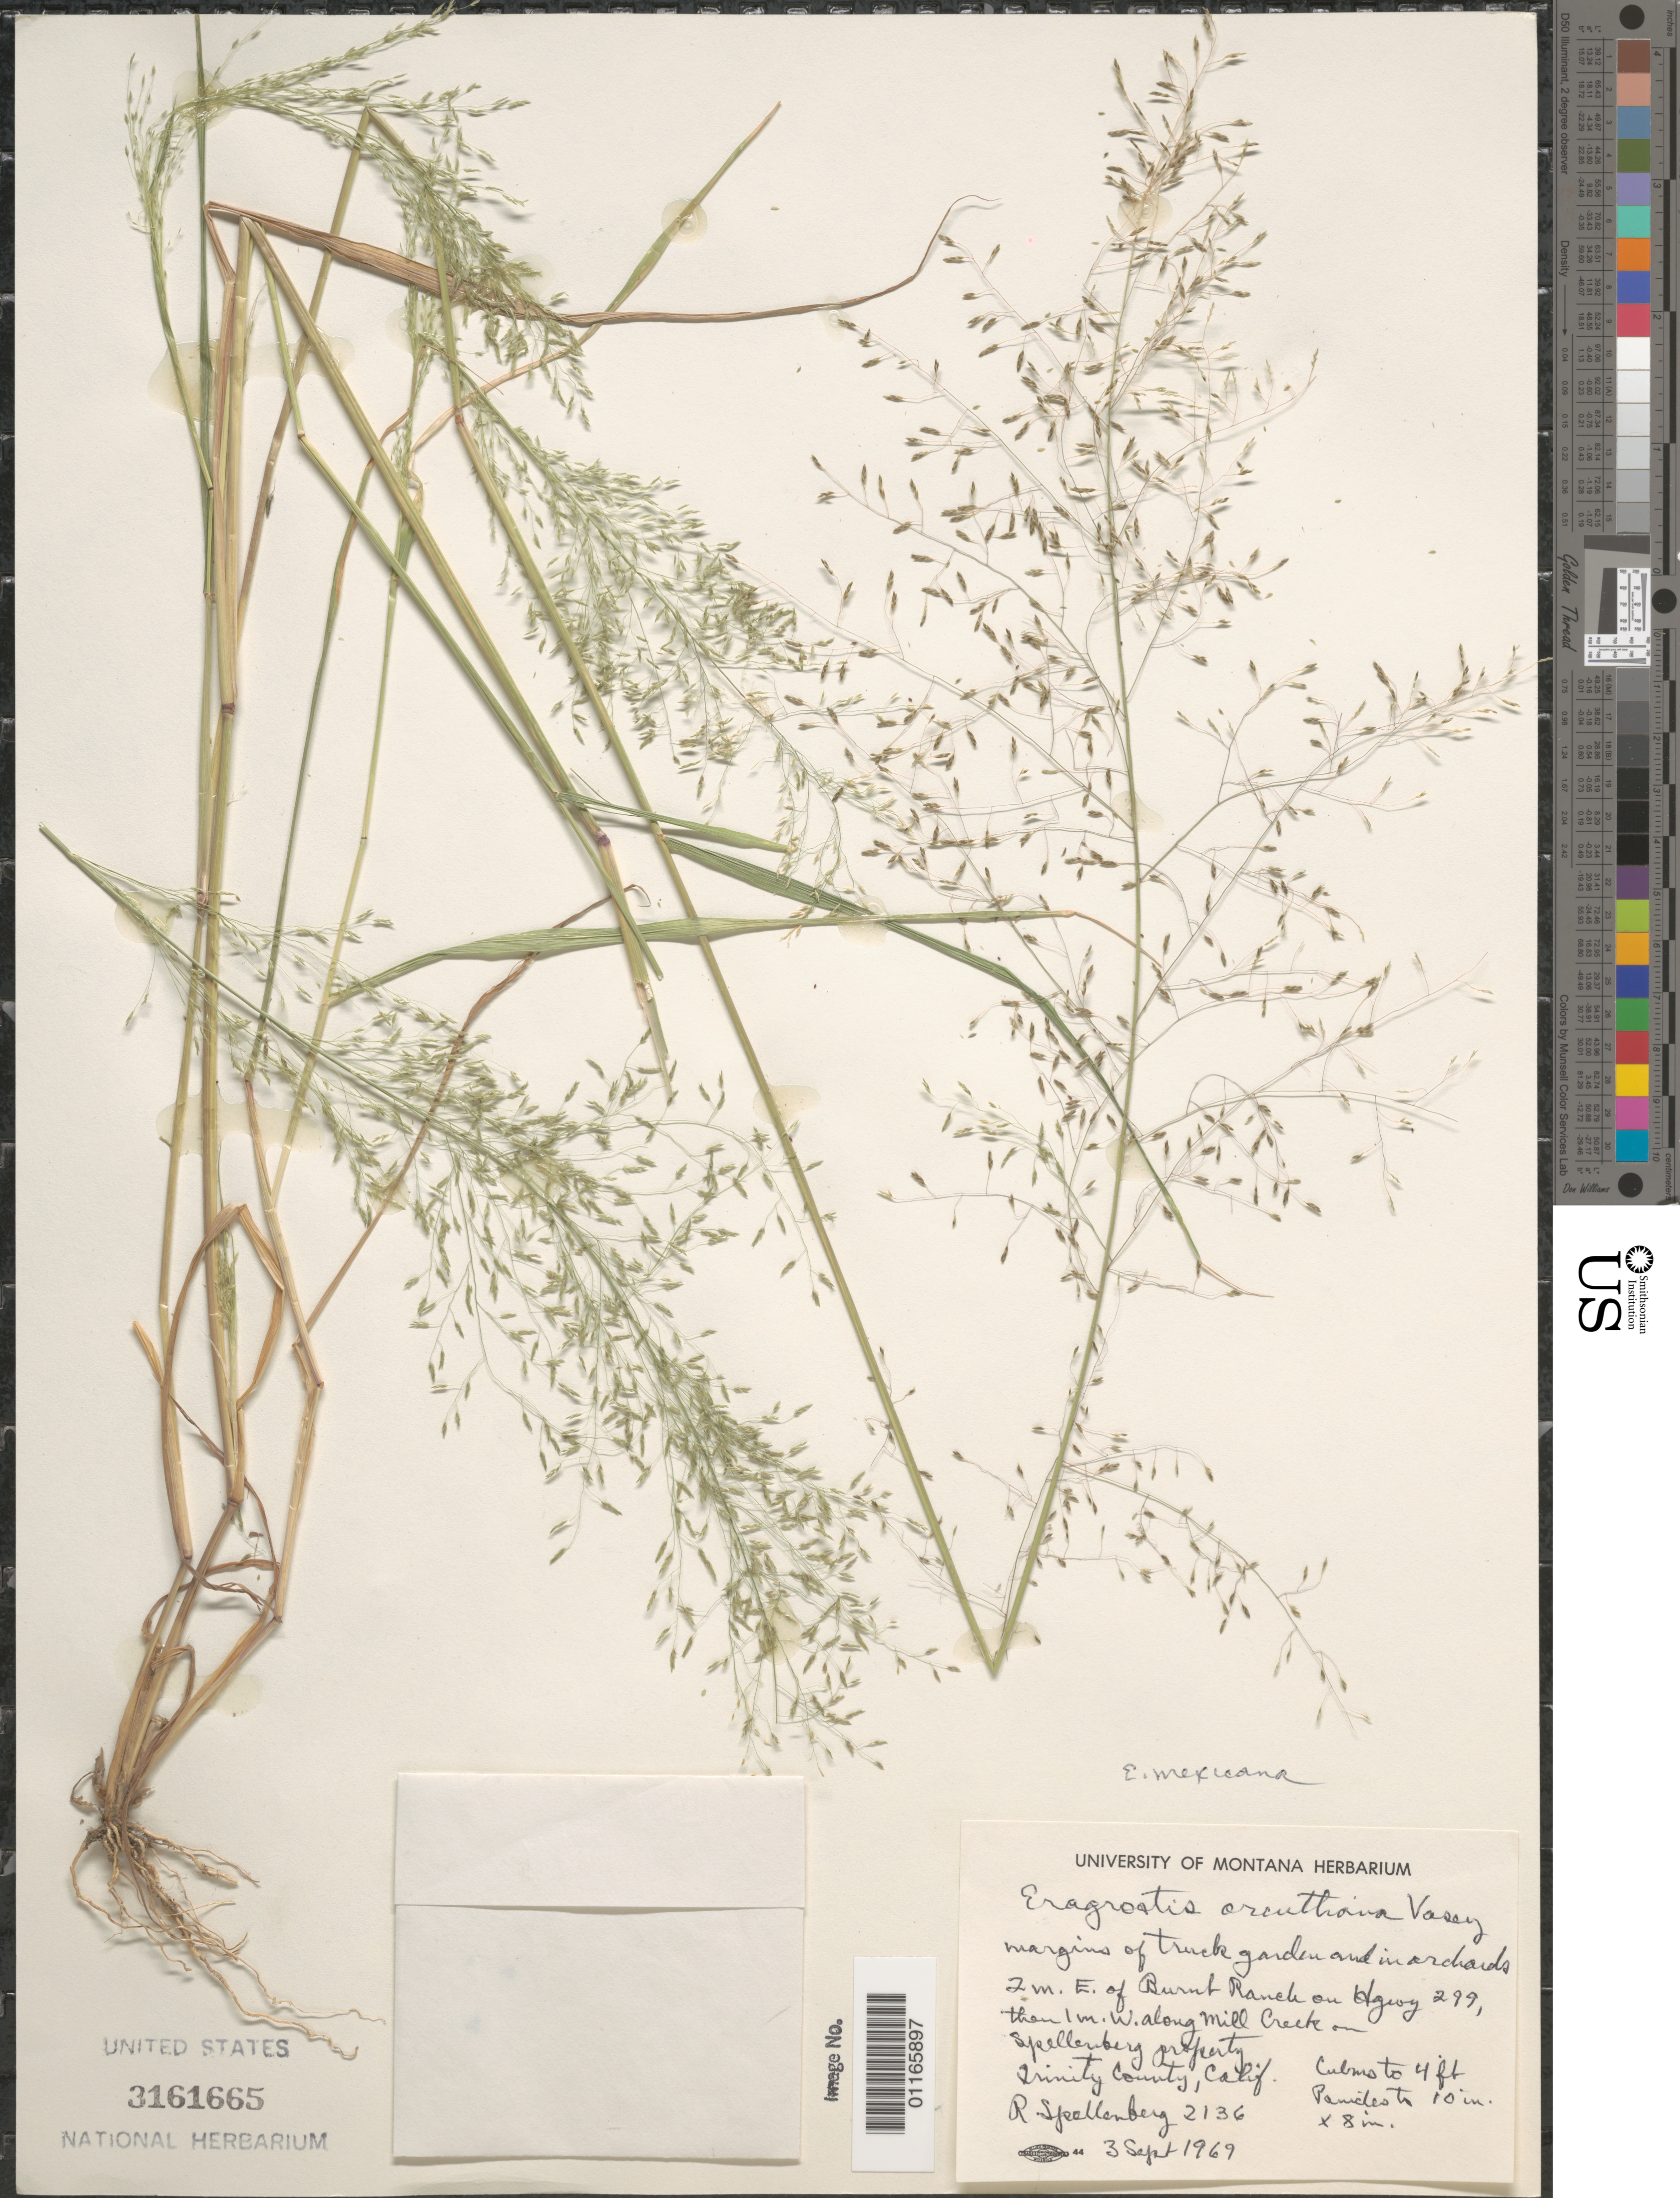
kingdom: Plantae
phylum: Tracheophyta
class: Liliopsida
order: Poales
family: Poaceae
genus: Eragrostis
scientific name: Eragrostis mexicana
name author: (Hornem.) Link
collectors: R. Spellenberg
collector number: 2136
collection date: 1969-09-03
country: United States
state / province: California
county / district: Trinity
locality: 2 m. E. of Burnt Ranch on Hgwy 299, then 1 m. W. along Mill Creek on Spellenberg property.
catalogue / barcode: US 3161665